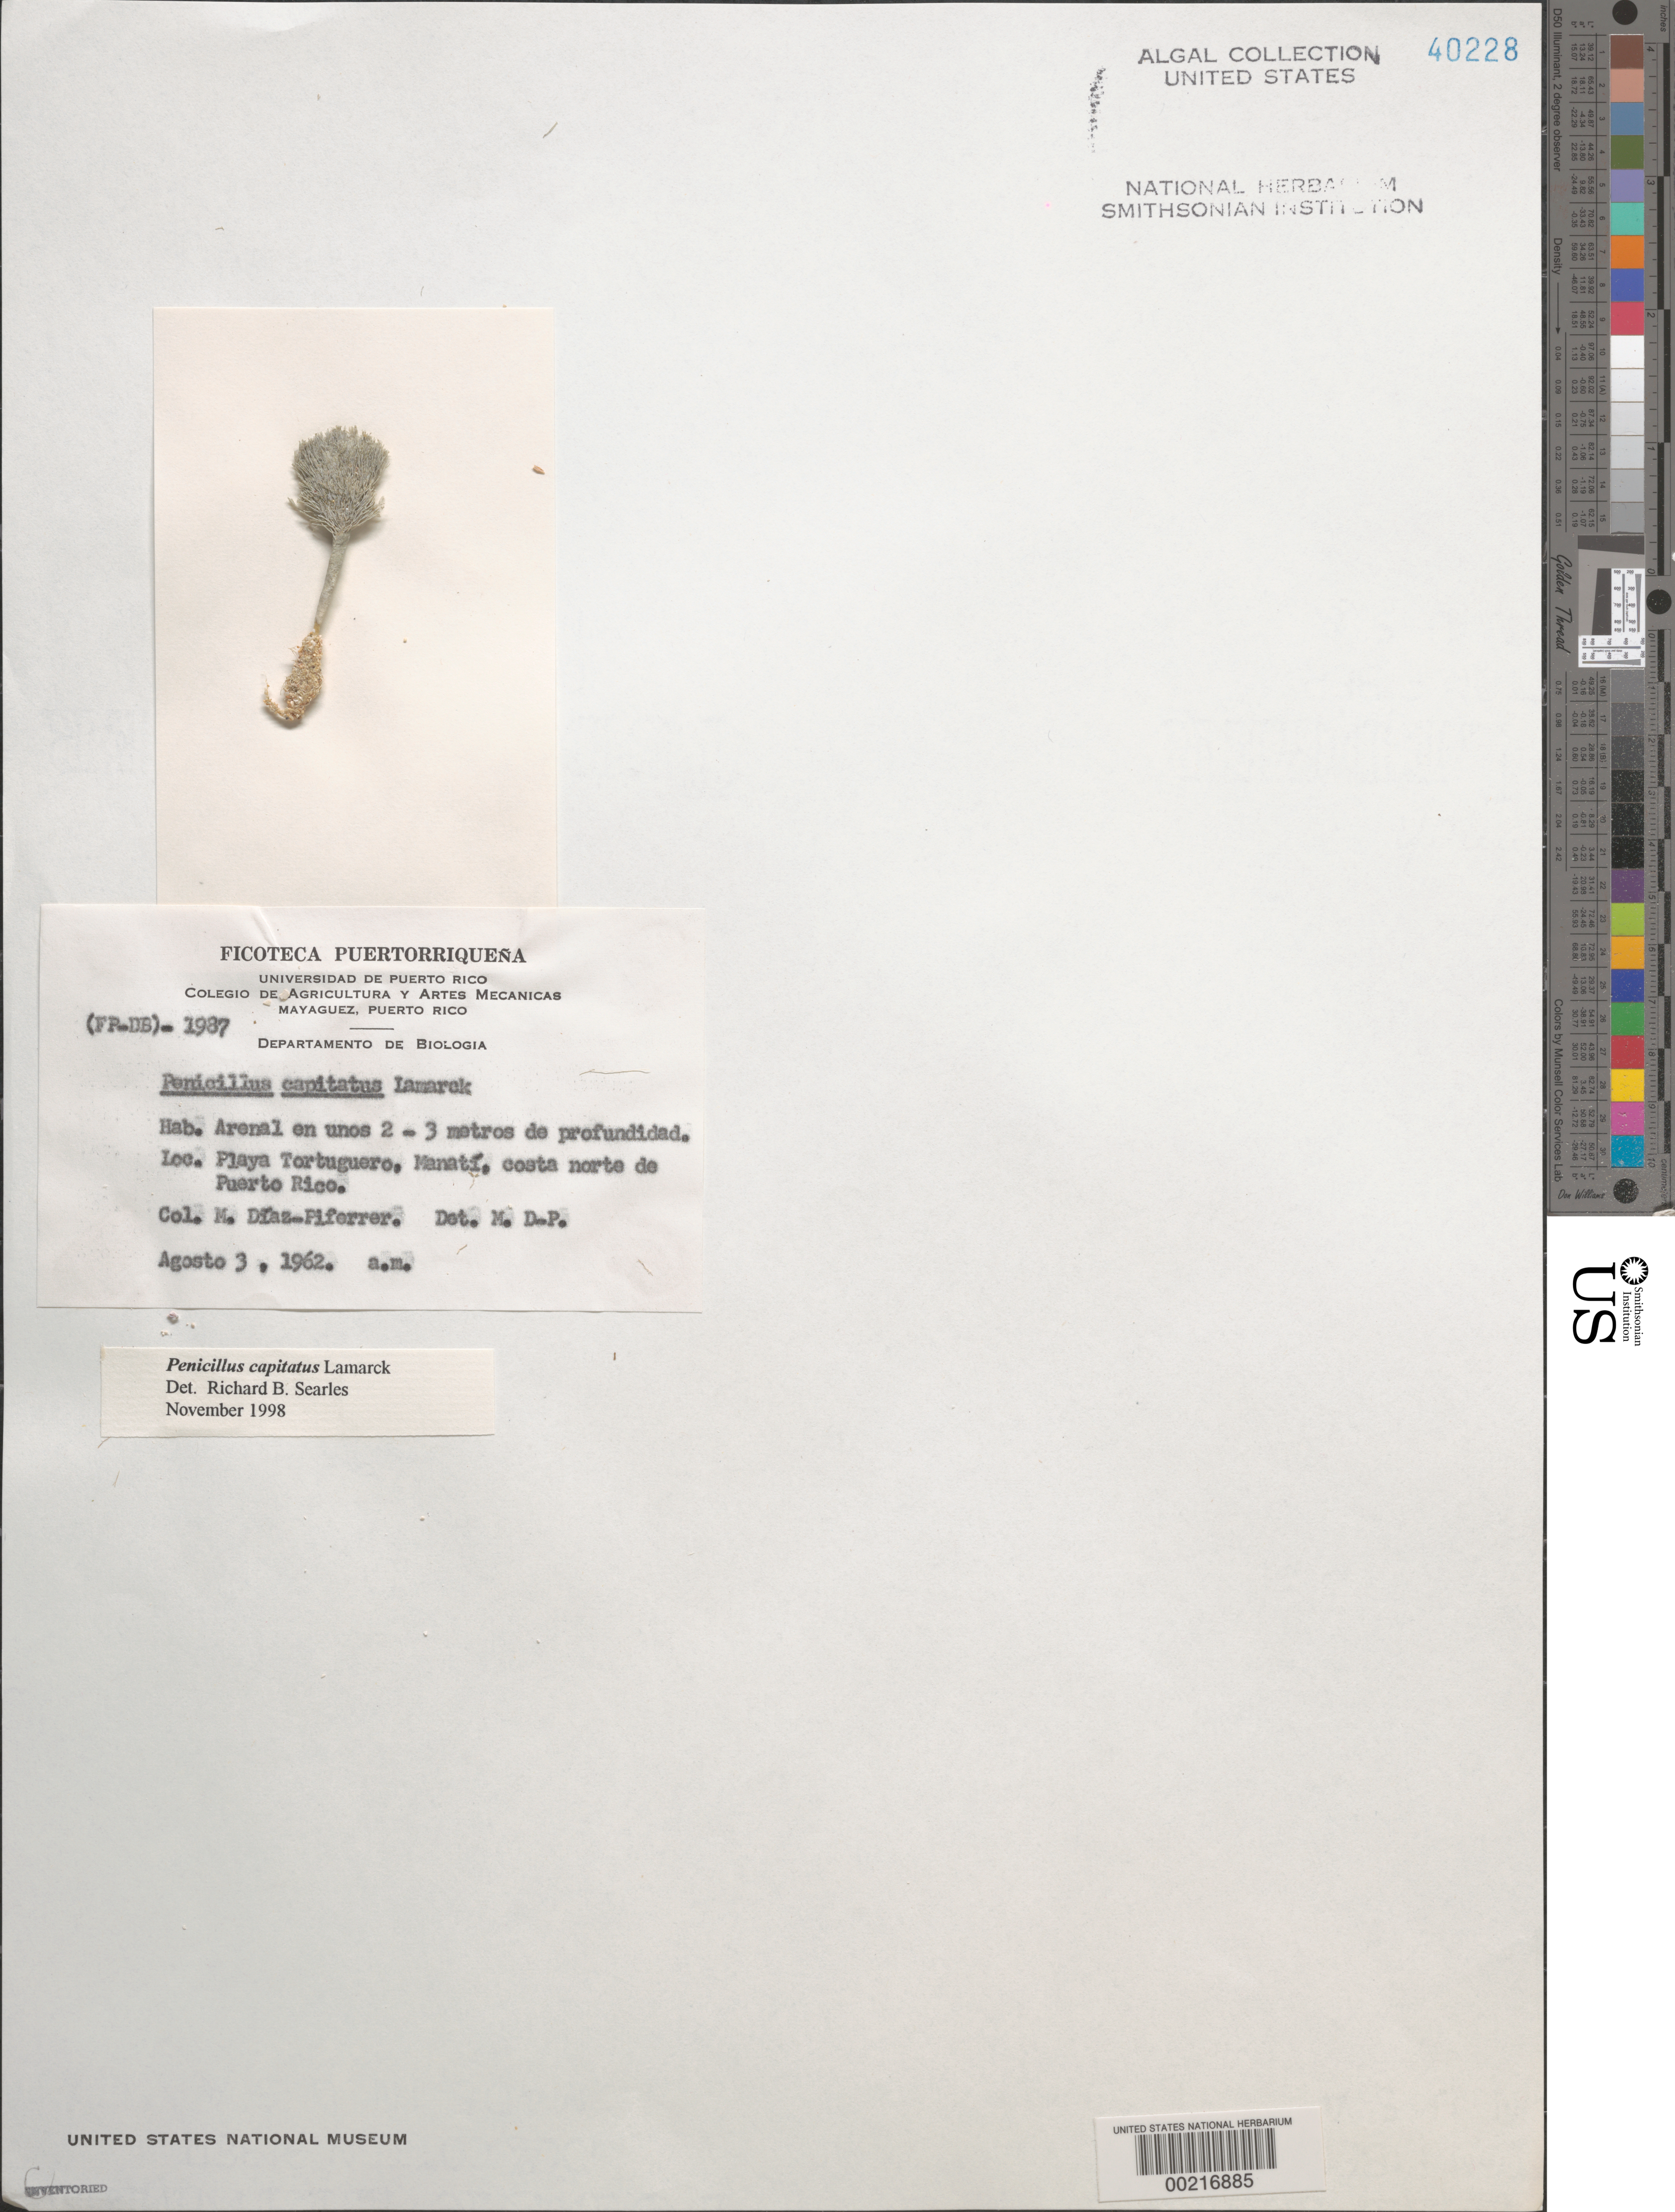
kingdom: Plantae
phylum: Chlorophyta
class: Ulvophyceae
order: Bryopsidales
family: Udoteaceae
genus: Penicillus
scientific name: Penicillus capitatus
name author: Lam.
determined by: Diaz-Piferrer, M.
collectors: M. Diaz-Piferrer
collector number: (FP-DB) 1987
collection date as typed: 03 Aug 1962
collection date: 1962-08-03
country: Puerto Rico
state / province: Manati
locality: Playa Tortuguero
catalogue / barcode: US 40228